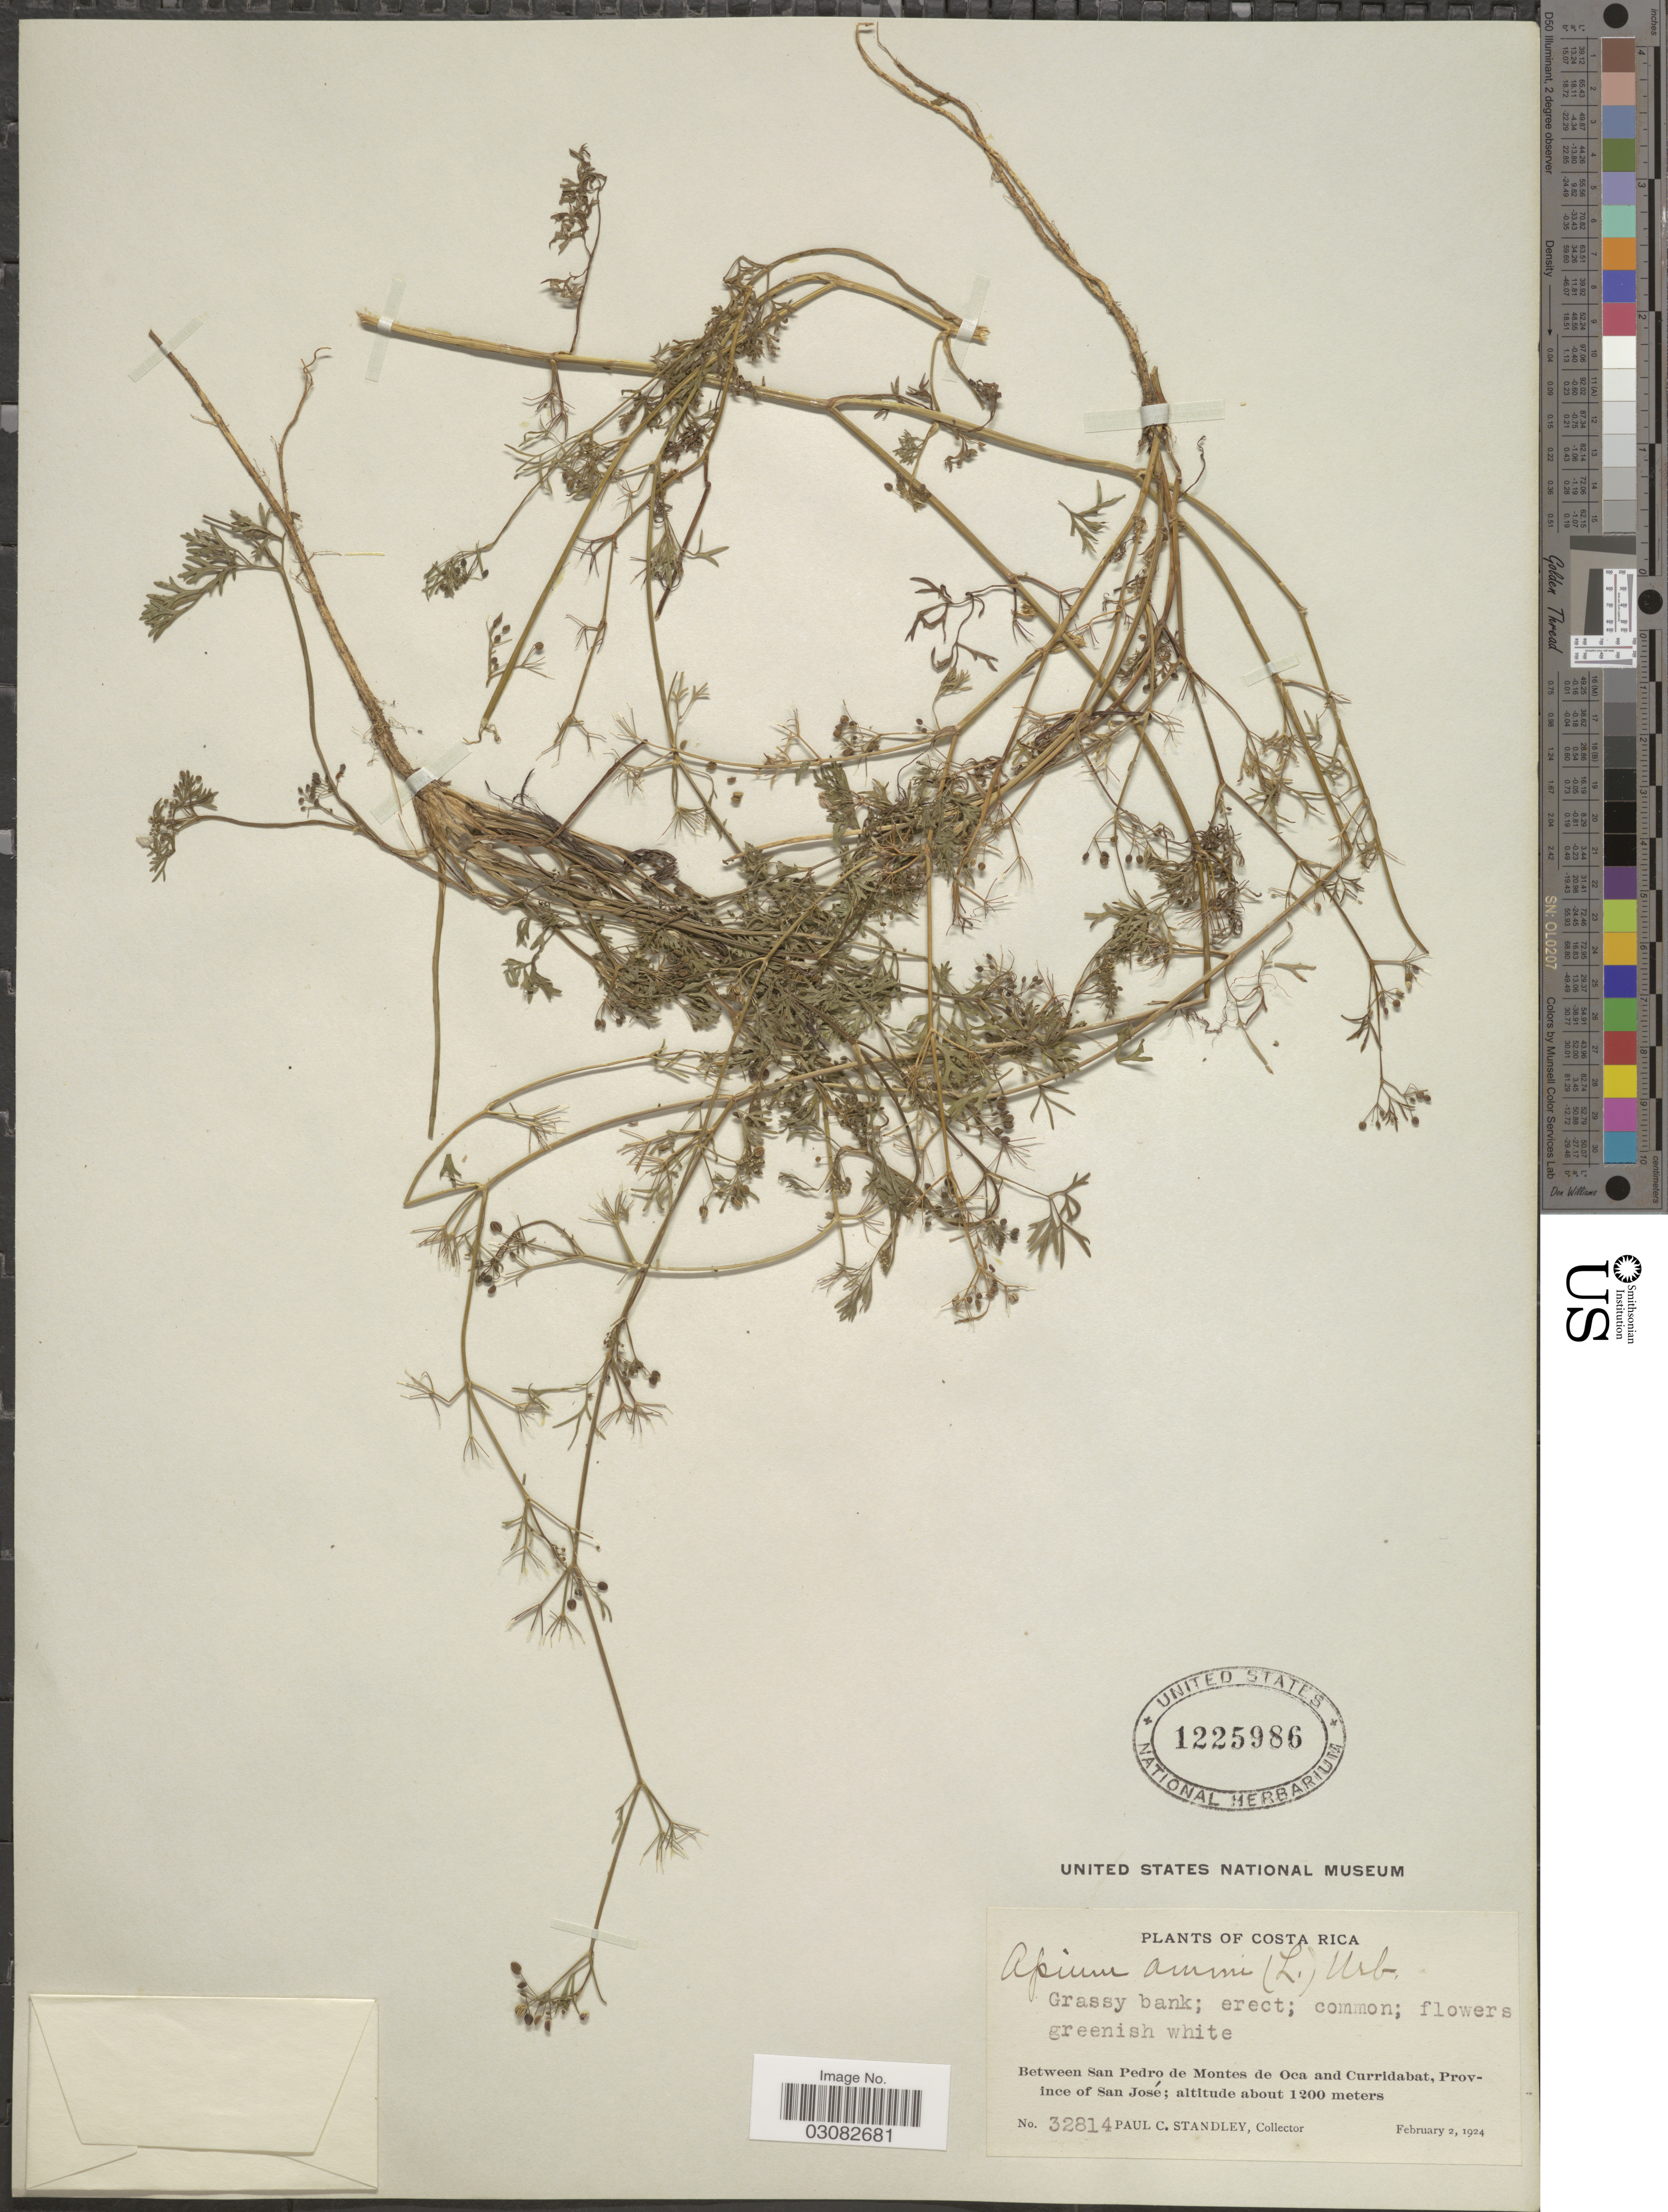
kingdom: Plantae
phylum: Tracheophyta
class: Magnoliopsida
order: Apiales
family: Apiaceae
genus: Apium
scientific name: Apium ammi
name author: (Jacq.) Urb.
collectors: P. C. Standley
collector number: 32814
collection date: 1924-02-02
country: Costa Rica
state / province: San José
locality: Between San Pedro de Montes de Oca and Curridabat.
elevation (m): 1200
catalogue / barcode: US 1225986